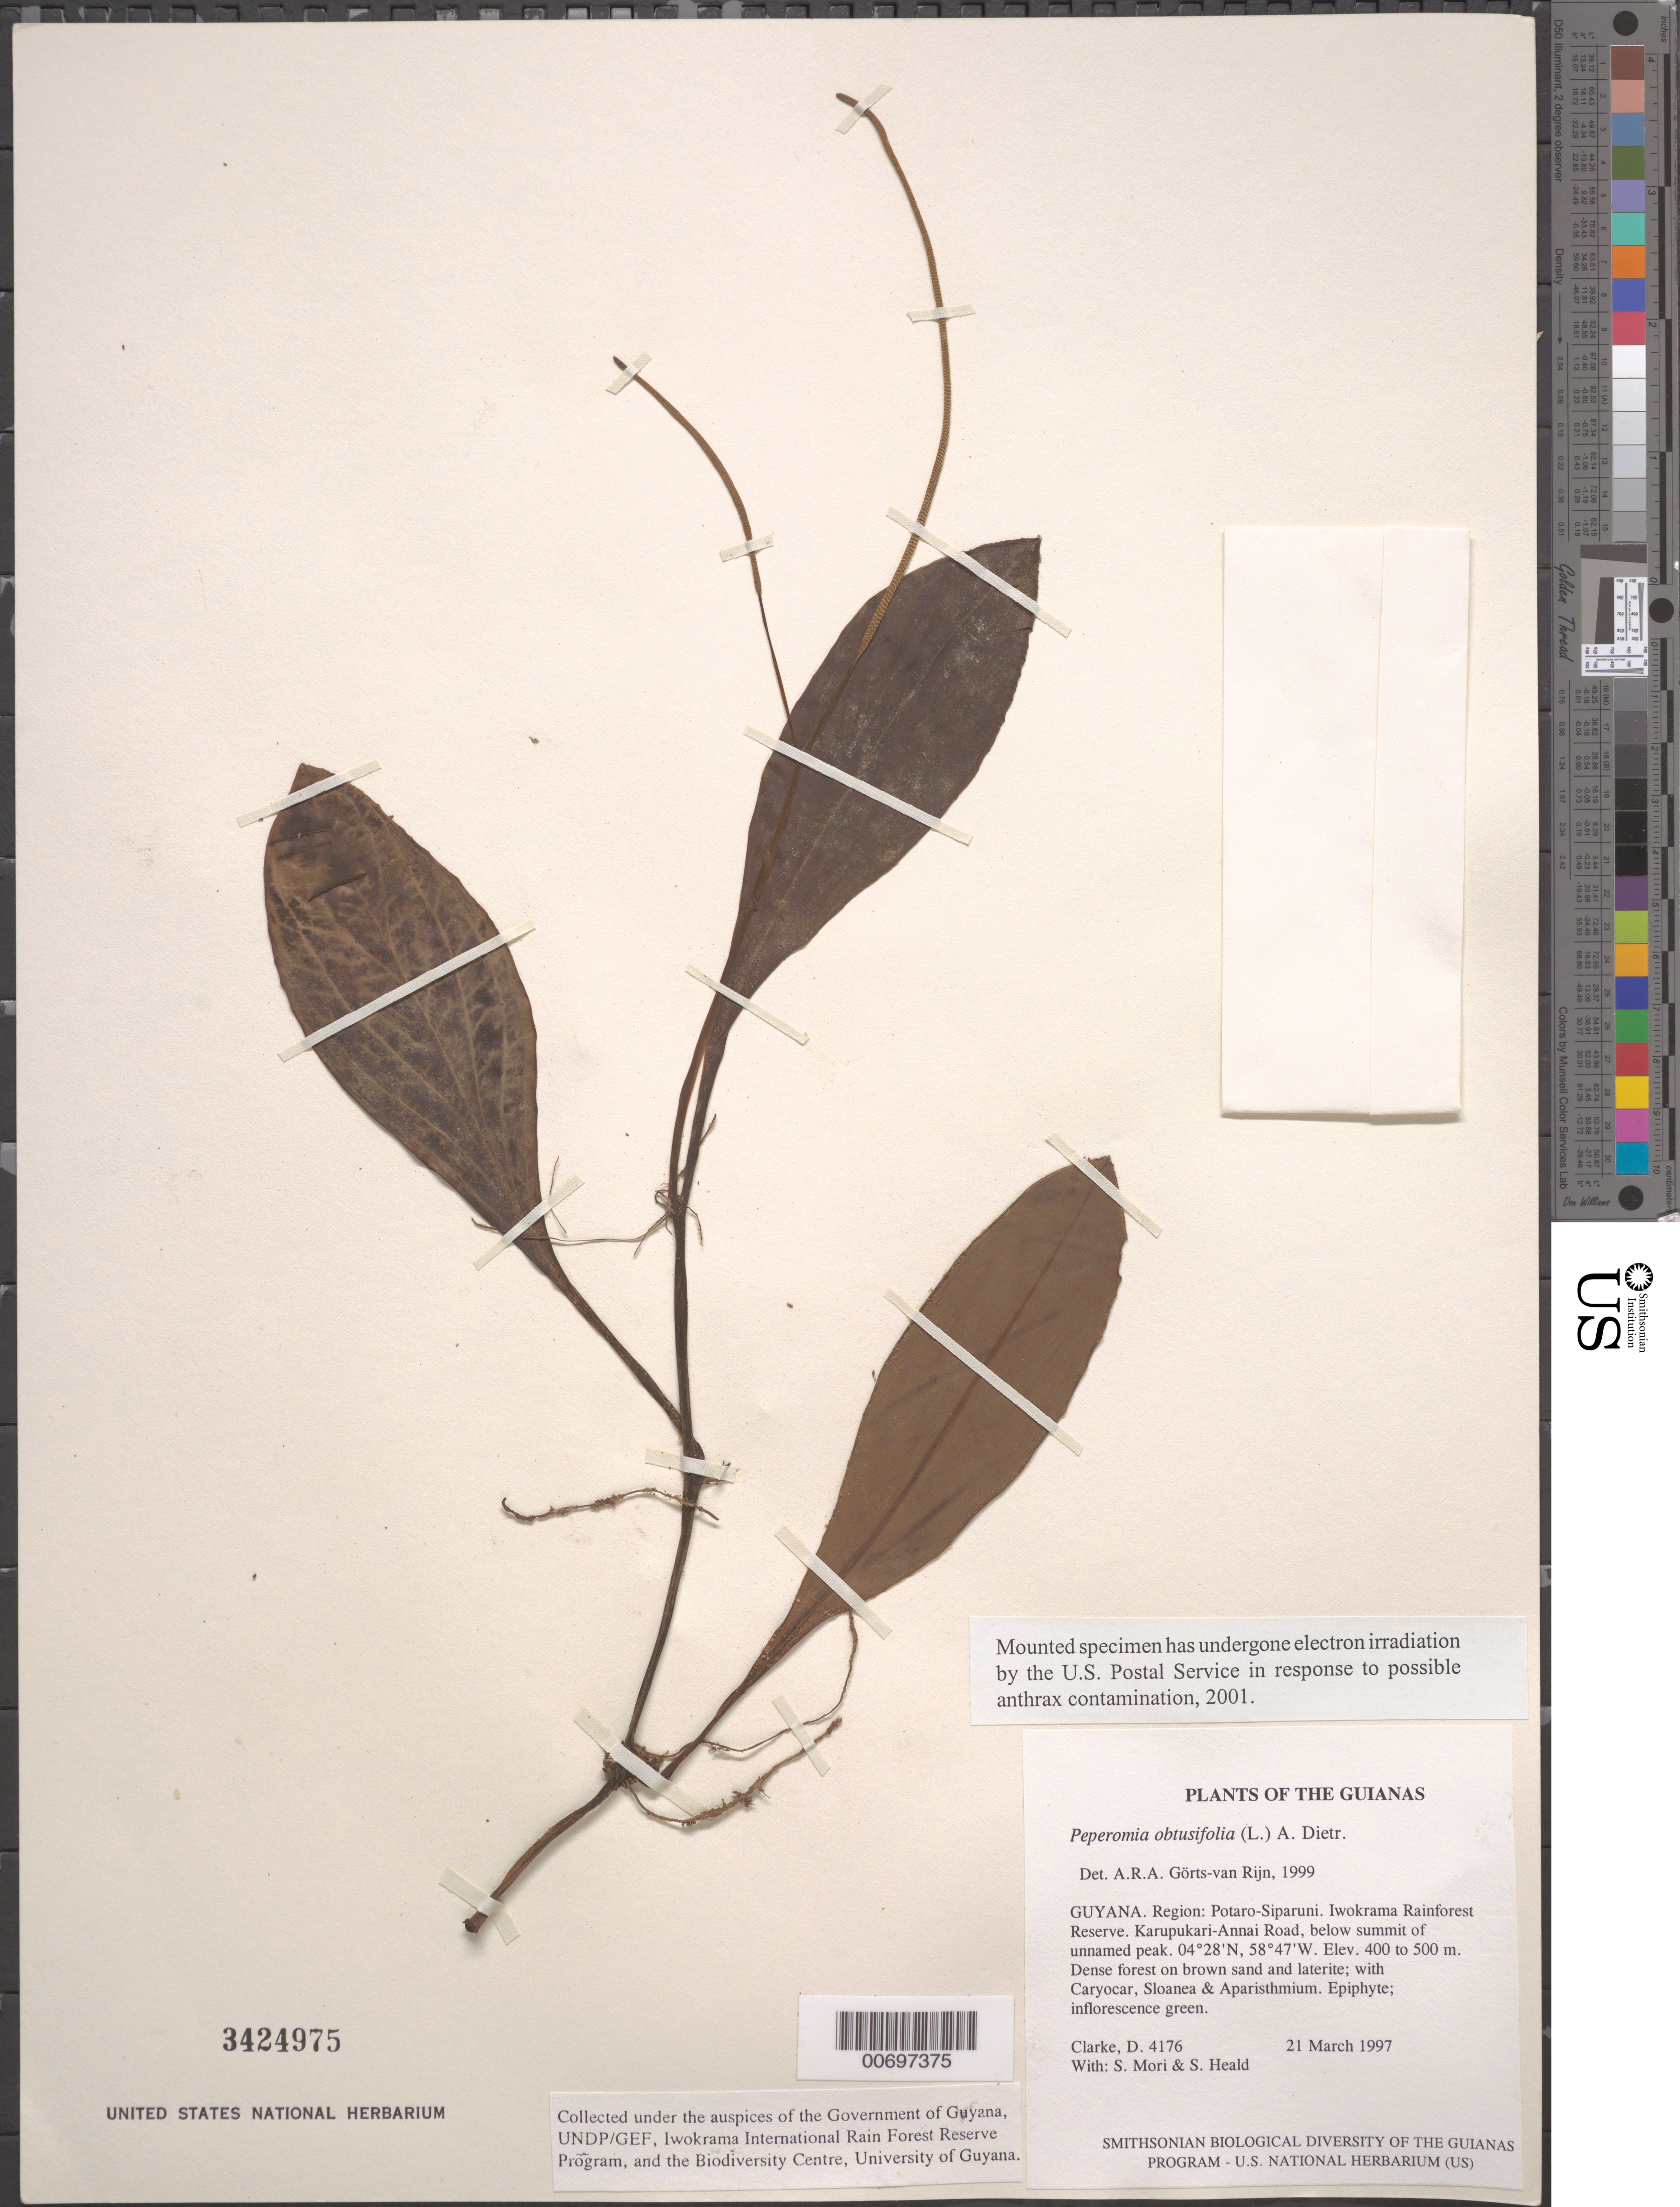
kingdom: Plantae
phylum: Tracheophyta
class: Magnoliopsida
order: Piperales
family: Piperaceae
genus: Peperomia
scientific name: Peperomia obtusifolia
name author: (L.) A. Dietr.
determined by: Görts-van Rijn, A. R. A.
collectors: H. D. Clarke, S. Mori & S. Heald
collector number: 4176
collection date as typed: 21 March 1997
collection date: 1997-03-21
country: Guyana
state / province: Potaro-Siparuni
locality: Iwokrama Rainforest Reserve. Karupukari-Annai Road, below summit of unnamed peak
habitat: Dense forest on brown sand and laterite; with Caryocar, Sloanea & Aparisthmium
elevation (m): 400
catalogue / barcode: US 3424975